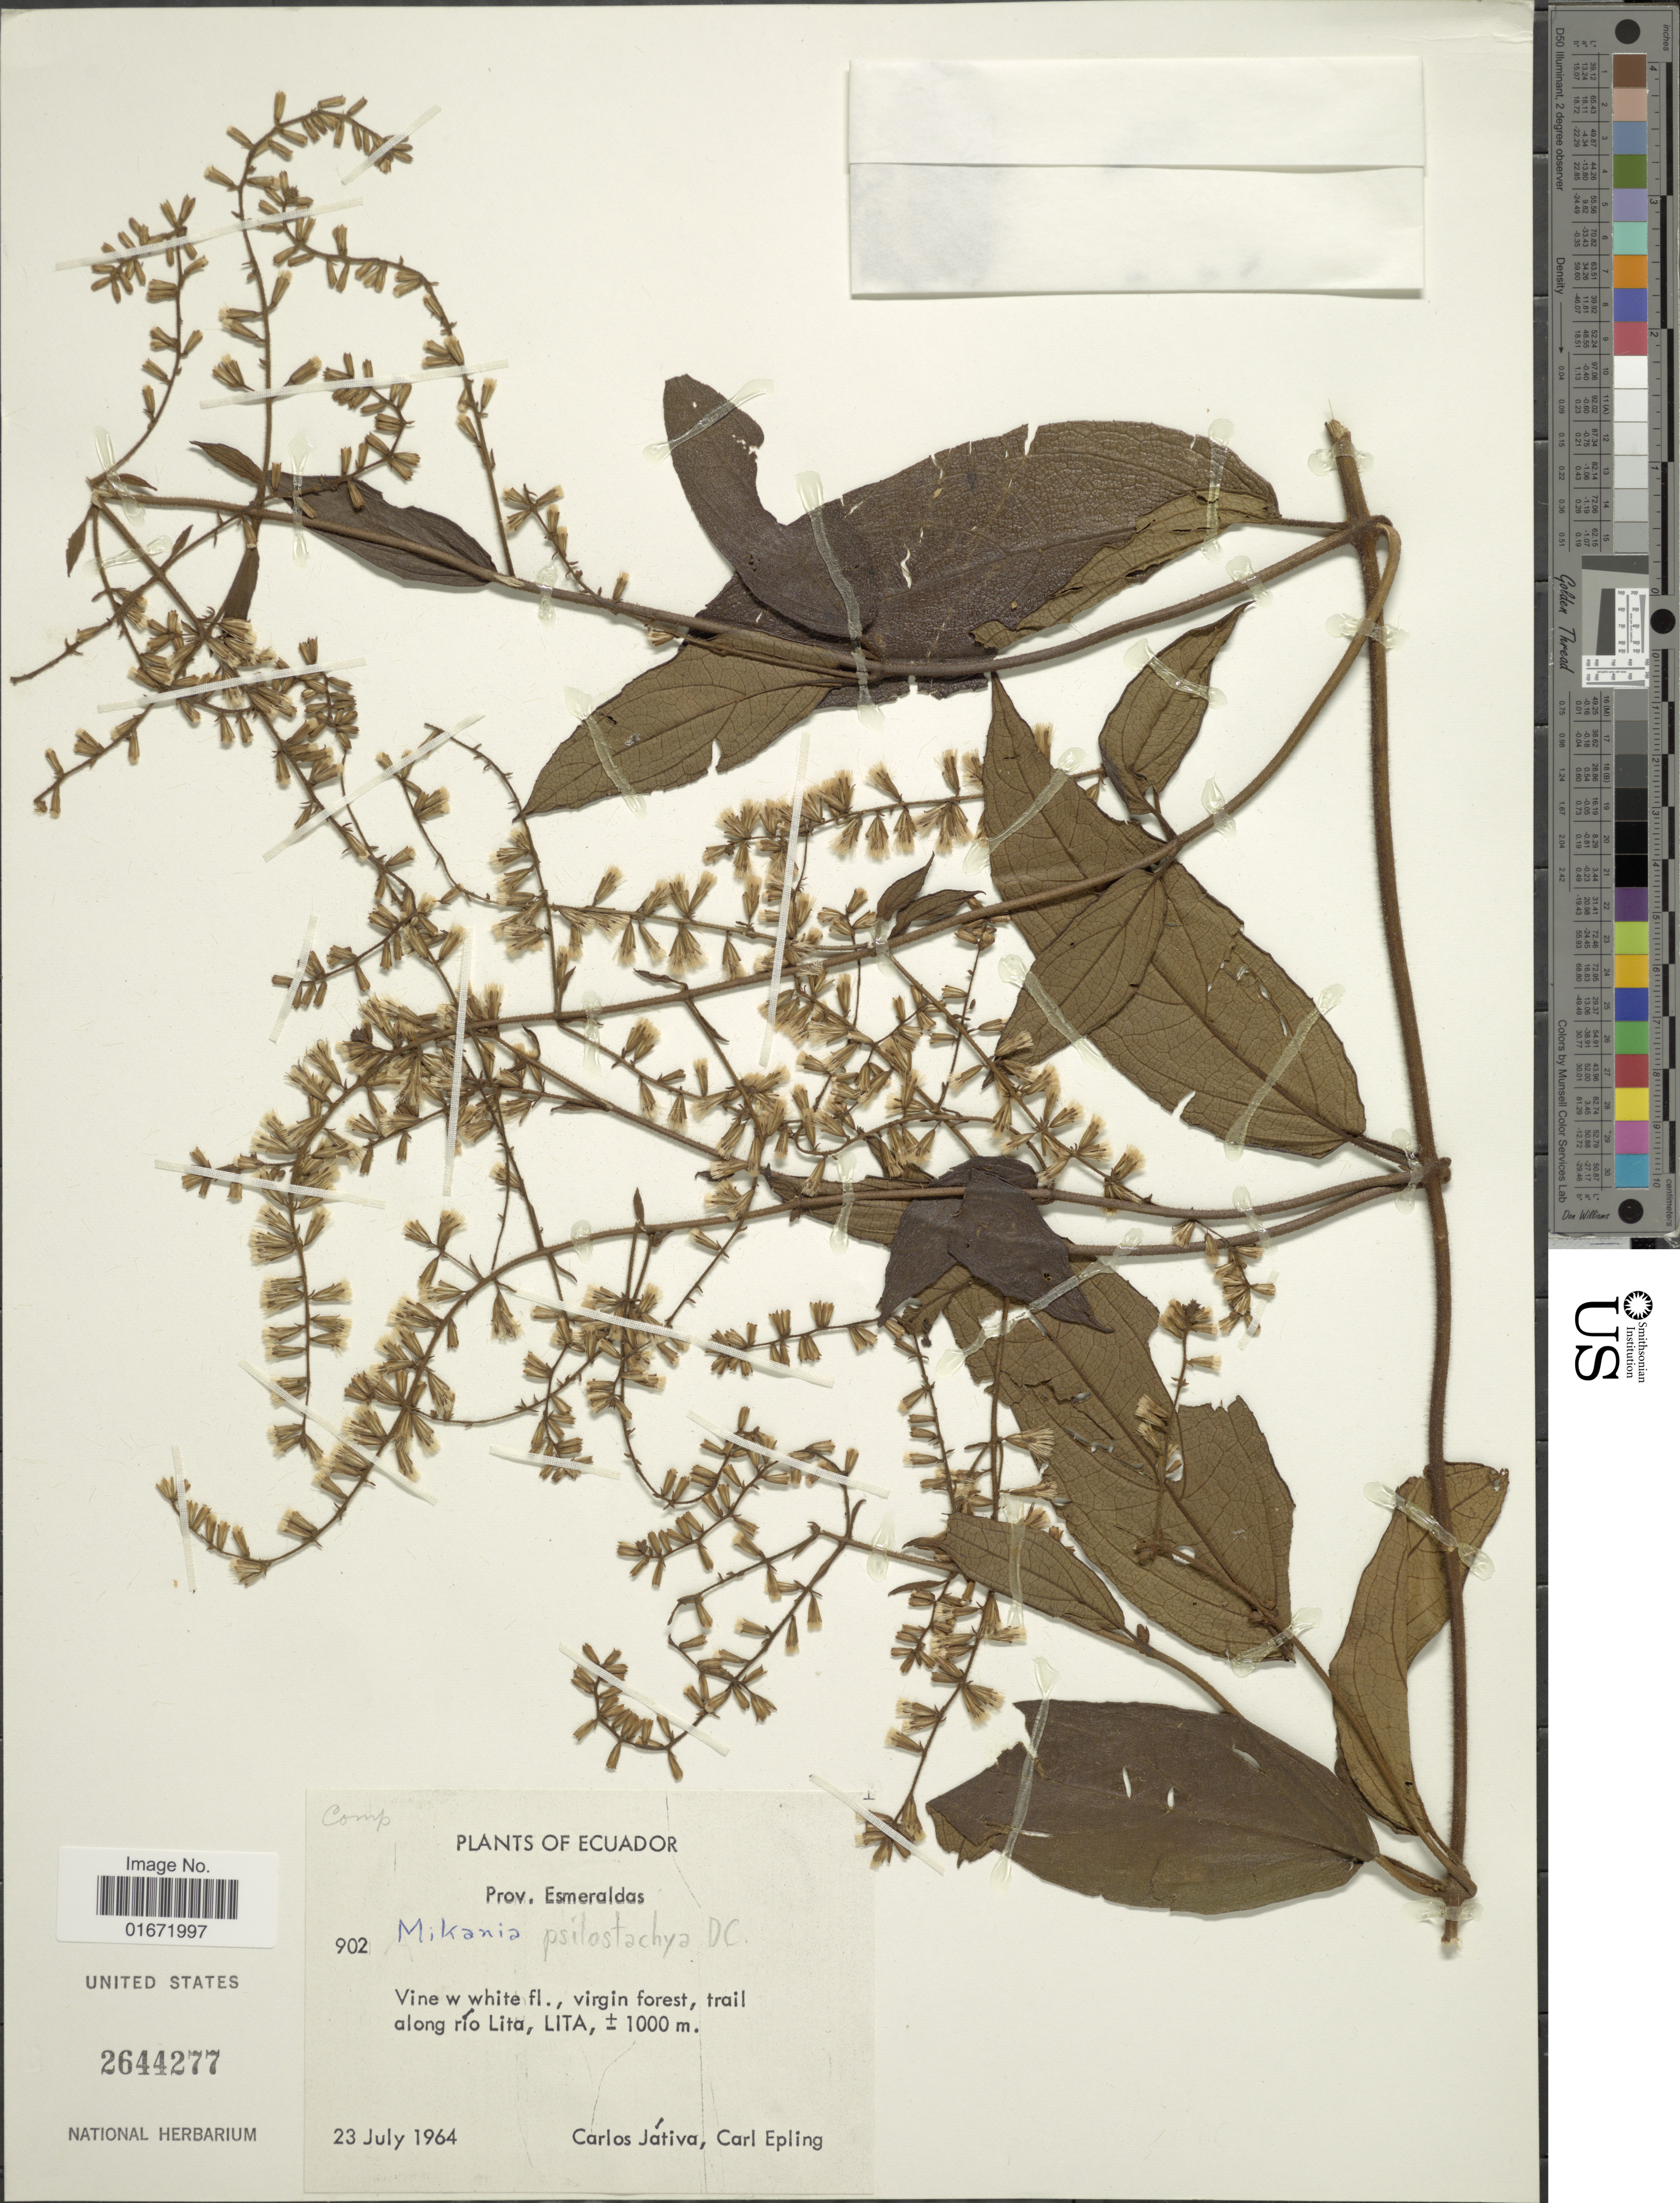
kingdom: Plantae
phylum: Tracheophyta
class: Magnoliopsida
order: Asterales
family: Asteraceae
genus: Mikania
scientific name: Mikania psilostachya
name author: DC.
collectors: C. D. Játiva & C. C. Epling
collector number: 902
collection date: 1964-07-23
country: Ecuador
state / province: Esmeraldas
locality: Prov. Esmeraldas. Trail along río Lita, LITA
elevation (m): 1000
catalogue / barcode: US 2644277